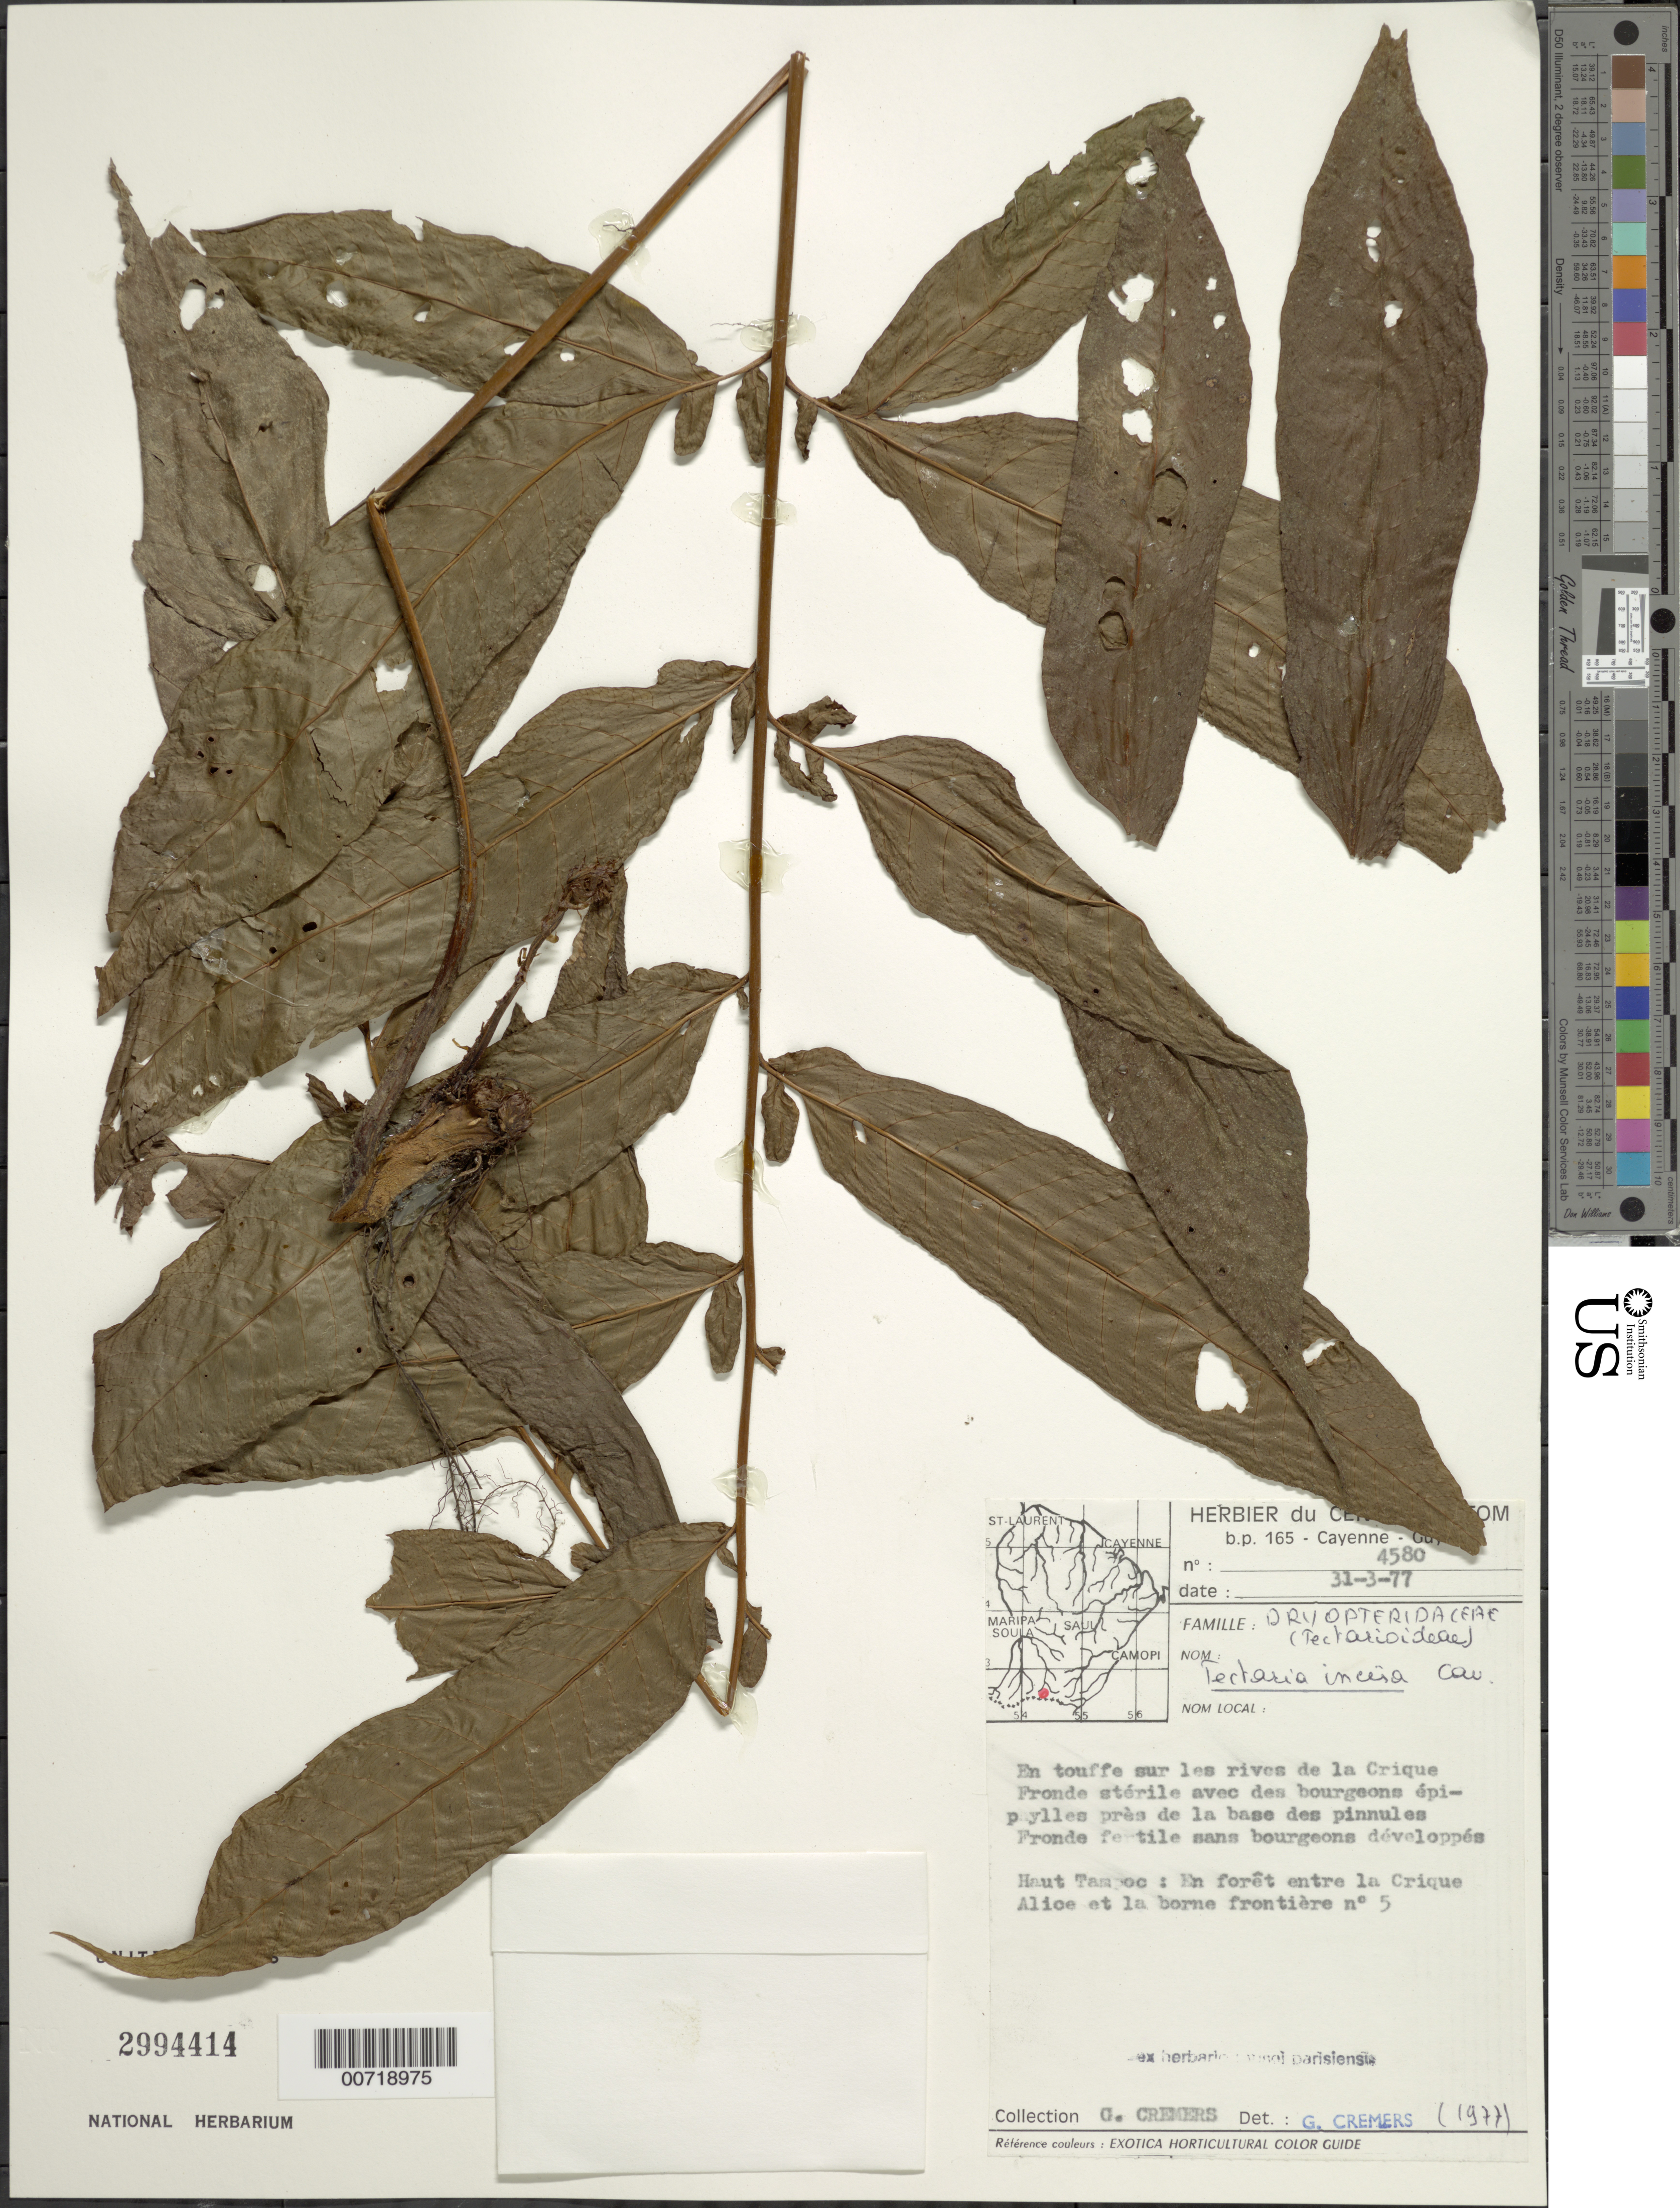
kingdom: Plantae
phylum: Tracheophyta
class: Polypodiopsida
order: Polypodiales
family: Tectariaceae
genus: Tectaria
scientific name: Tectaria incisa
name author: Cav.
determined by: Cremers, Georges A.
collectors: G. Cremers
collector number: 4580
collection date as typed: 31-Mar-77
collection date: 1977-03-31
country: French Guiana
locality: Haut Tampoc, entre Crique Alice et la borne frontière no. 5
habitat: Forest along creek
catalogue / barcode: US 2994414